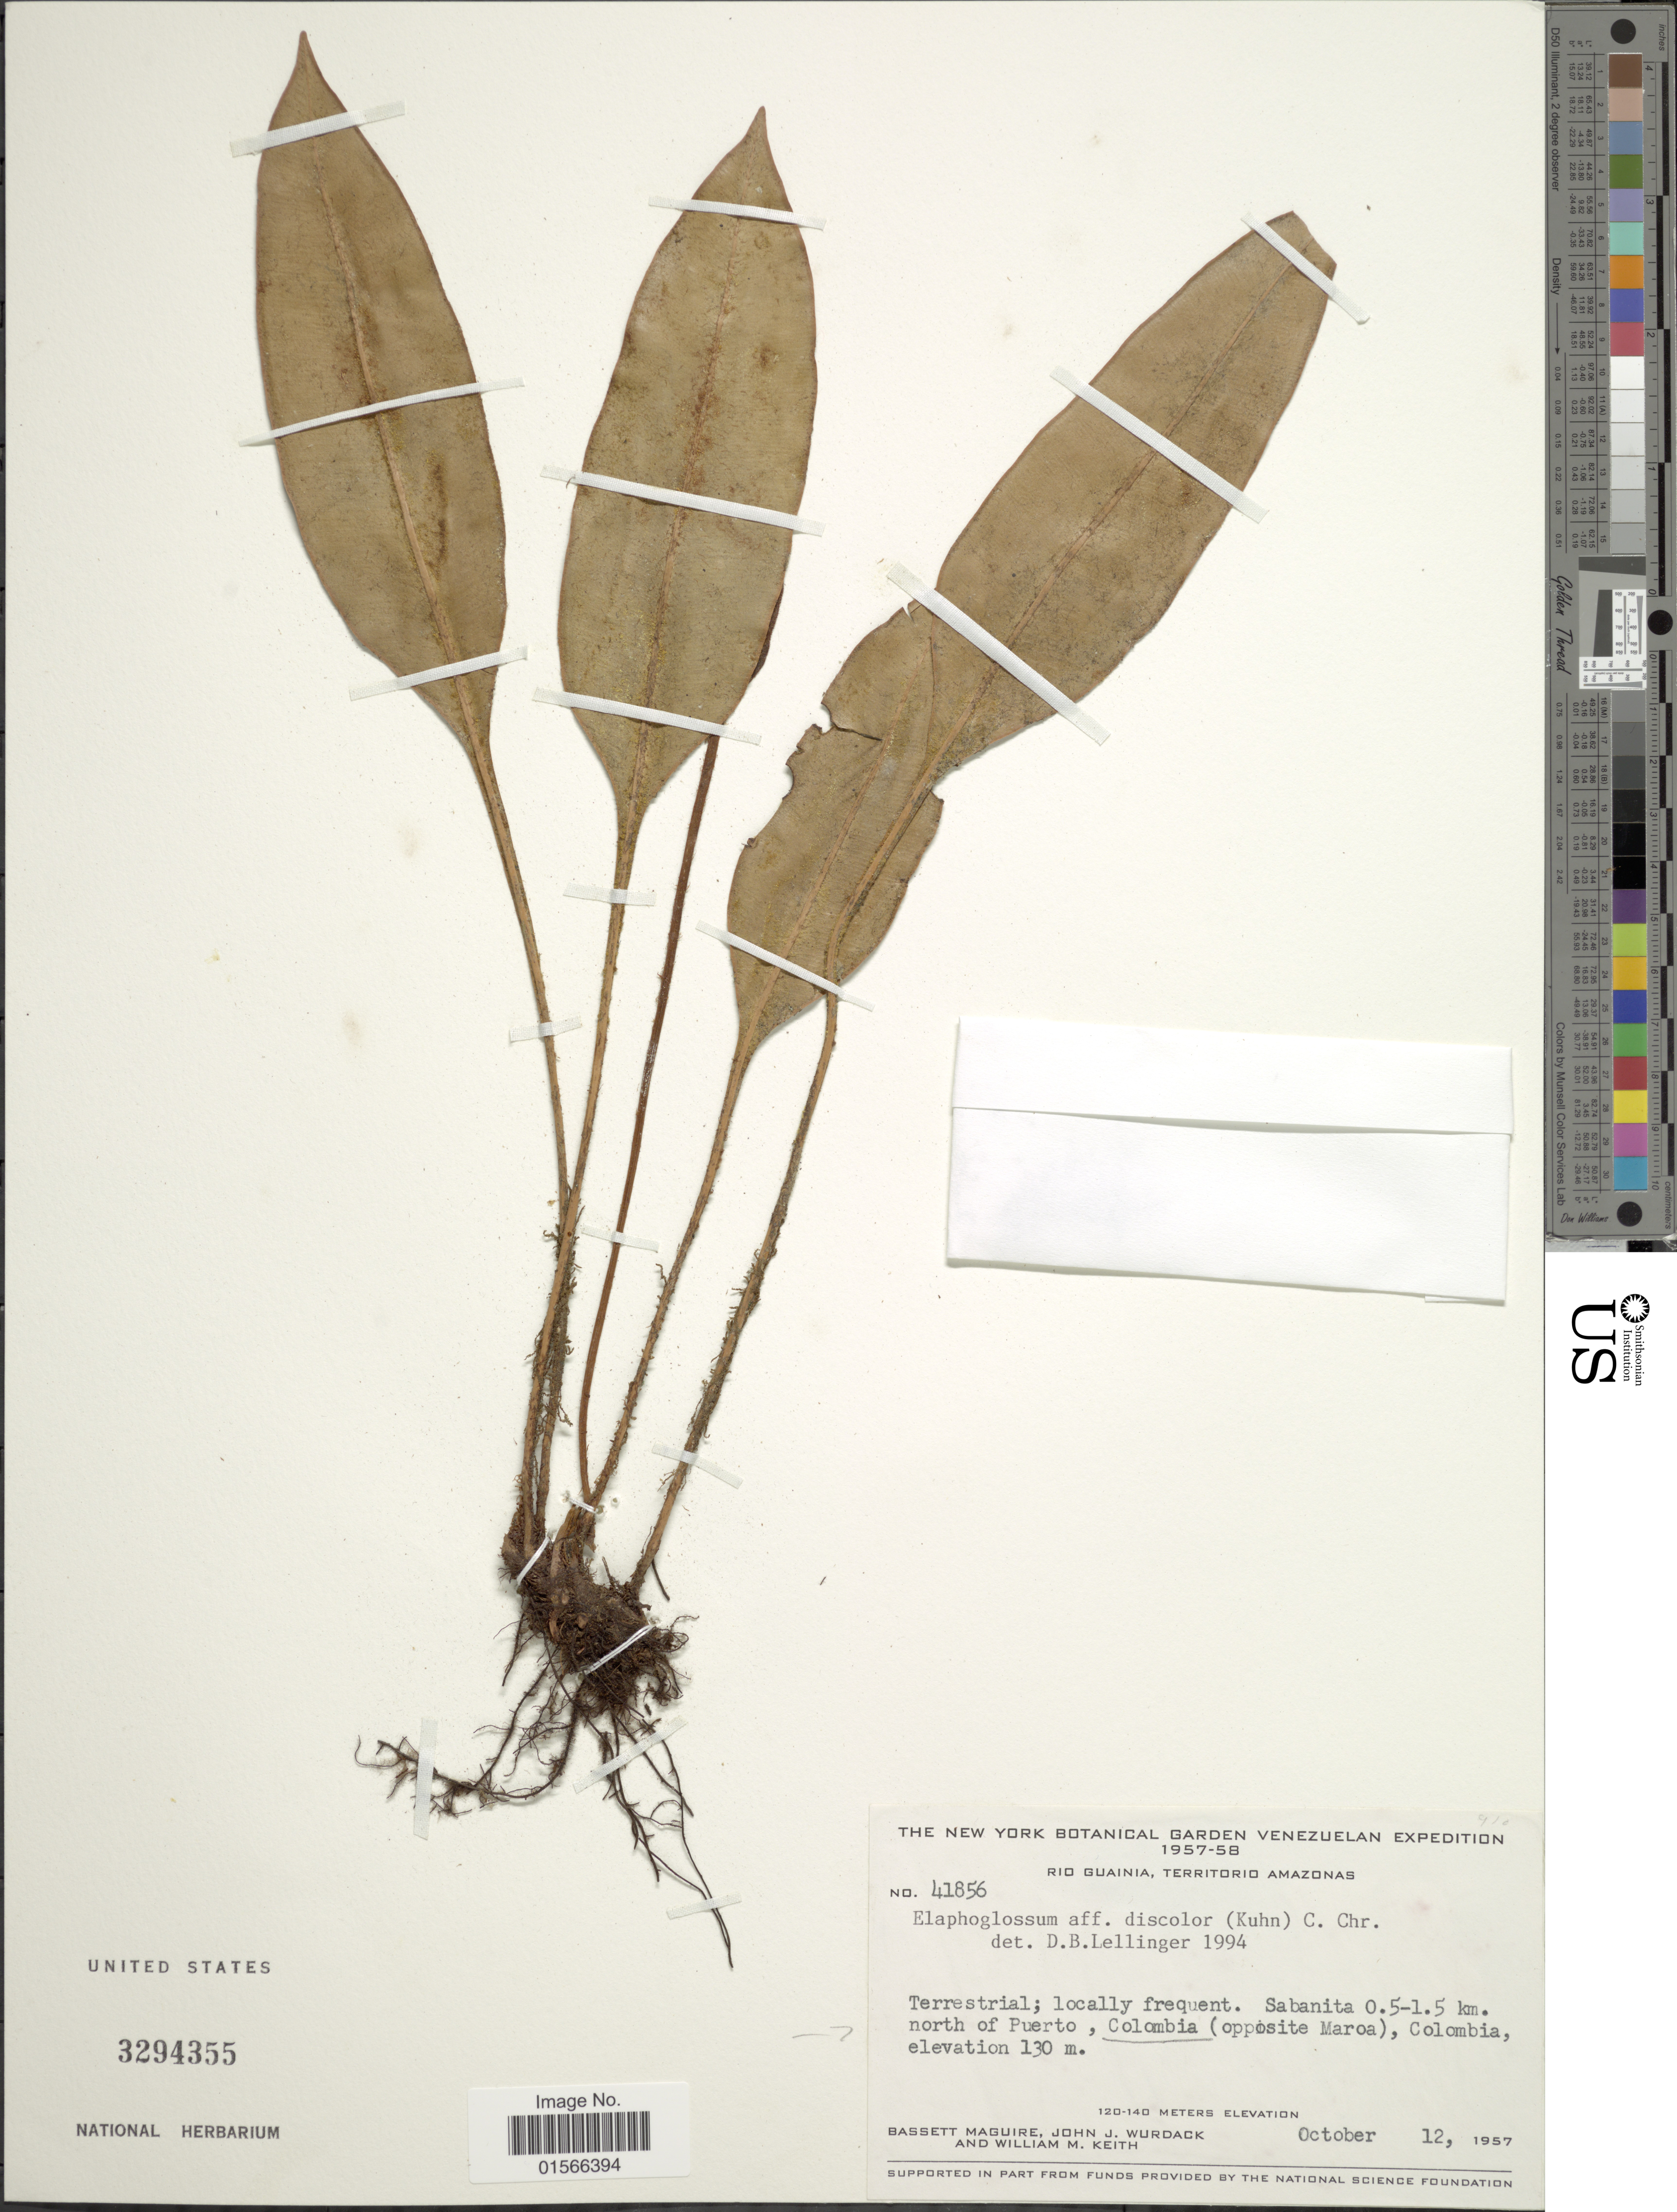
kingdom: Plantae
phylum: Tracheophyta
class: Polypodiopsida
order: Polypodiales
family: Dryopteridaceae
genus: Elaphoglossum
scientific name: Elaphoglossum discolor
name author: (Kuhn) C. Chr.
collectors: B. Maguire, J. J. Wurdack & W. Keith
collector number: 41856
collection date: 1957-10-12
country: Colombia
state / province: Amazônas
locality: Rio Guainia, Territorio Amazonas, Sabanita 0.5-1.5 km. north of Puerto, Colombia (opposite Maroa)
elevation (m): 120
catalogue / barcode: US 3294355